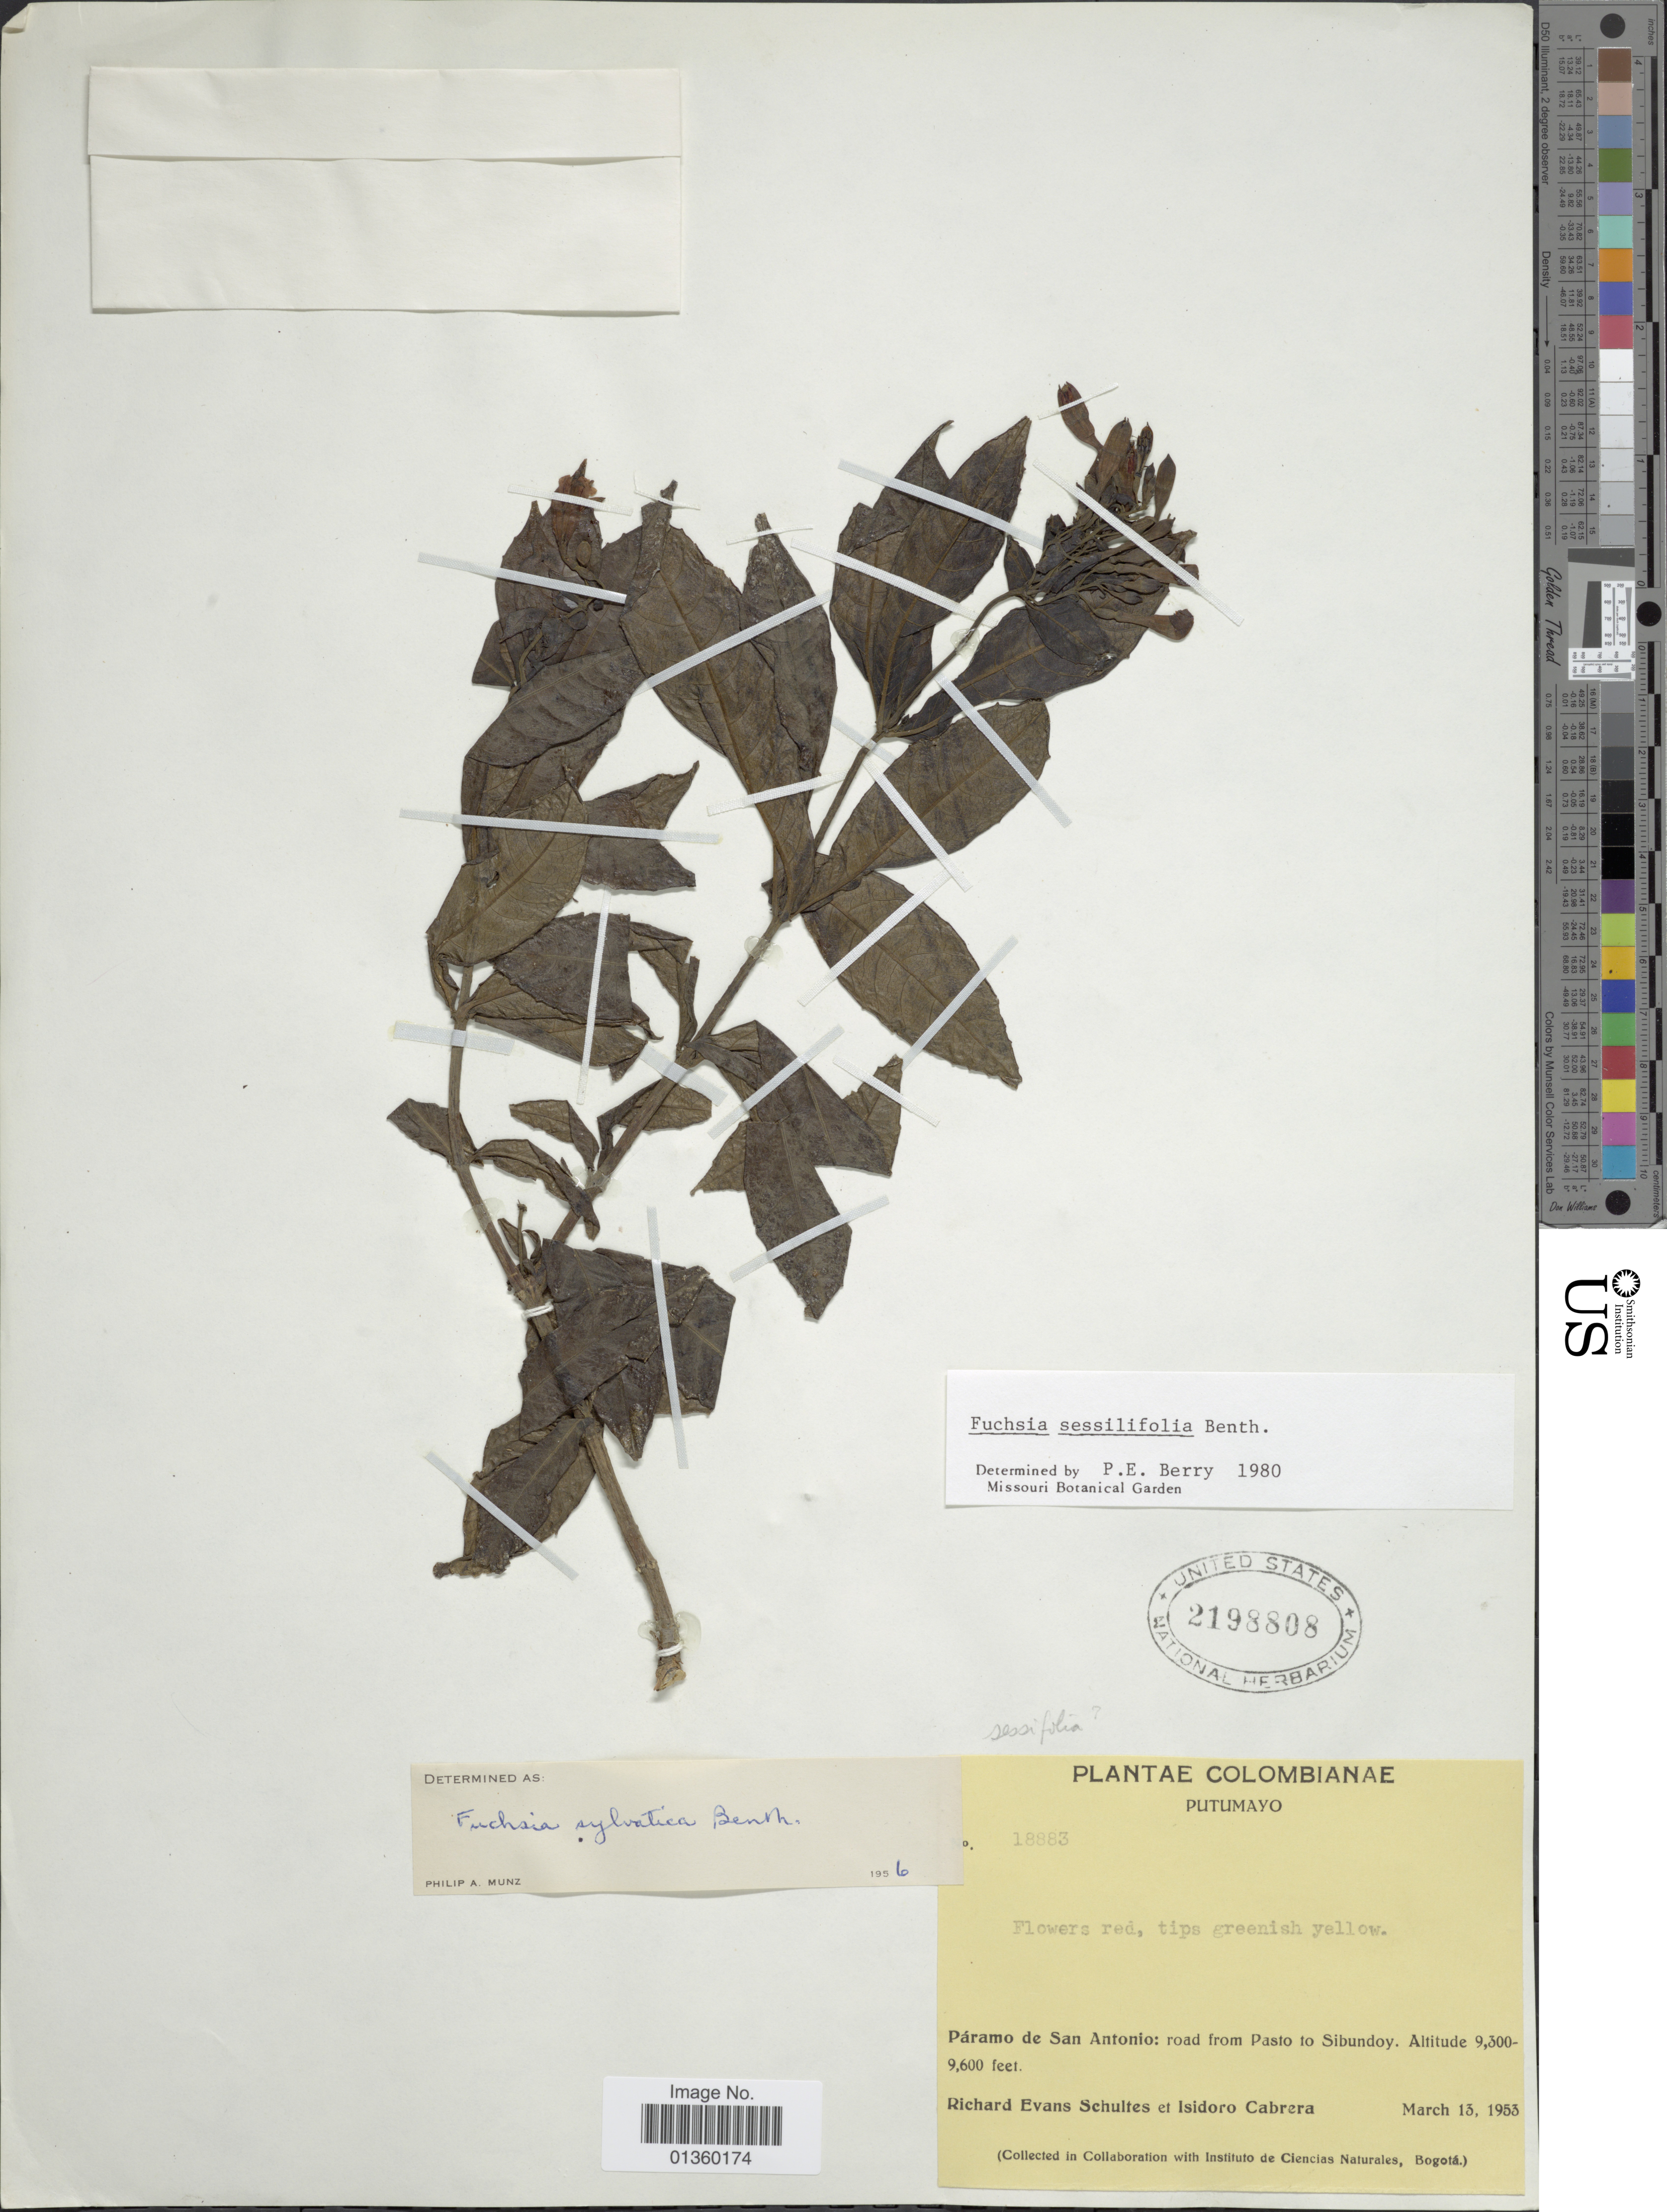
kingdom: Plantae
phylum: Tracheophyta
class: Magnoliopsida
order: Myrtales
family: Onagraceae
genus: Fuchsia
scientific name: Fuchsia sessilifolia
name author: Benth.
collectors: R. E. Schultes & I. Cabrera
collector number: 18883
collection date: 1953-03-13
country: Colombia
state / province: Putumayo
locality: Páramo de San Antonio: road from Pasto to Sibundoy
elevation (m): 2926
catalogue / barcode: US 2198808